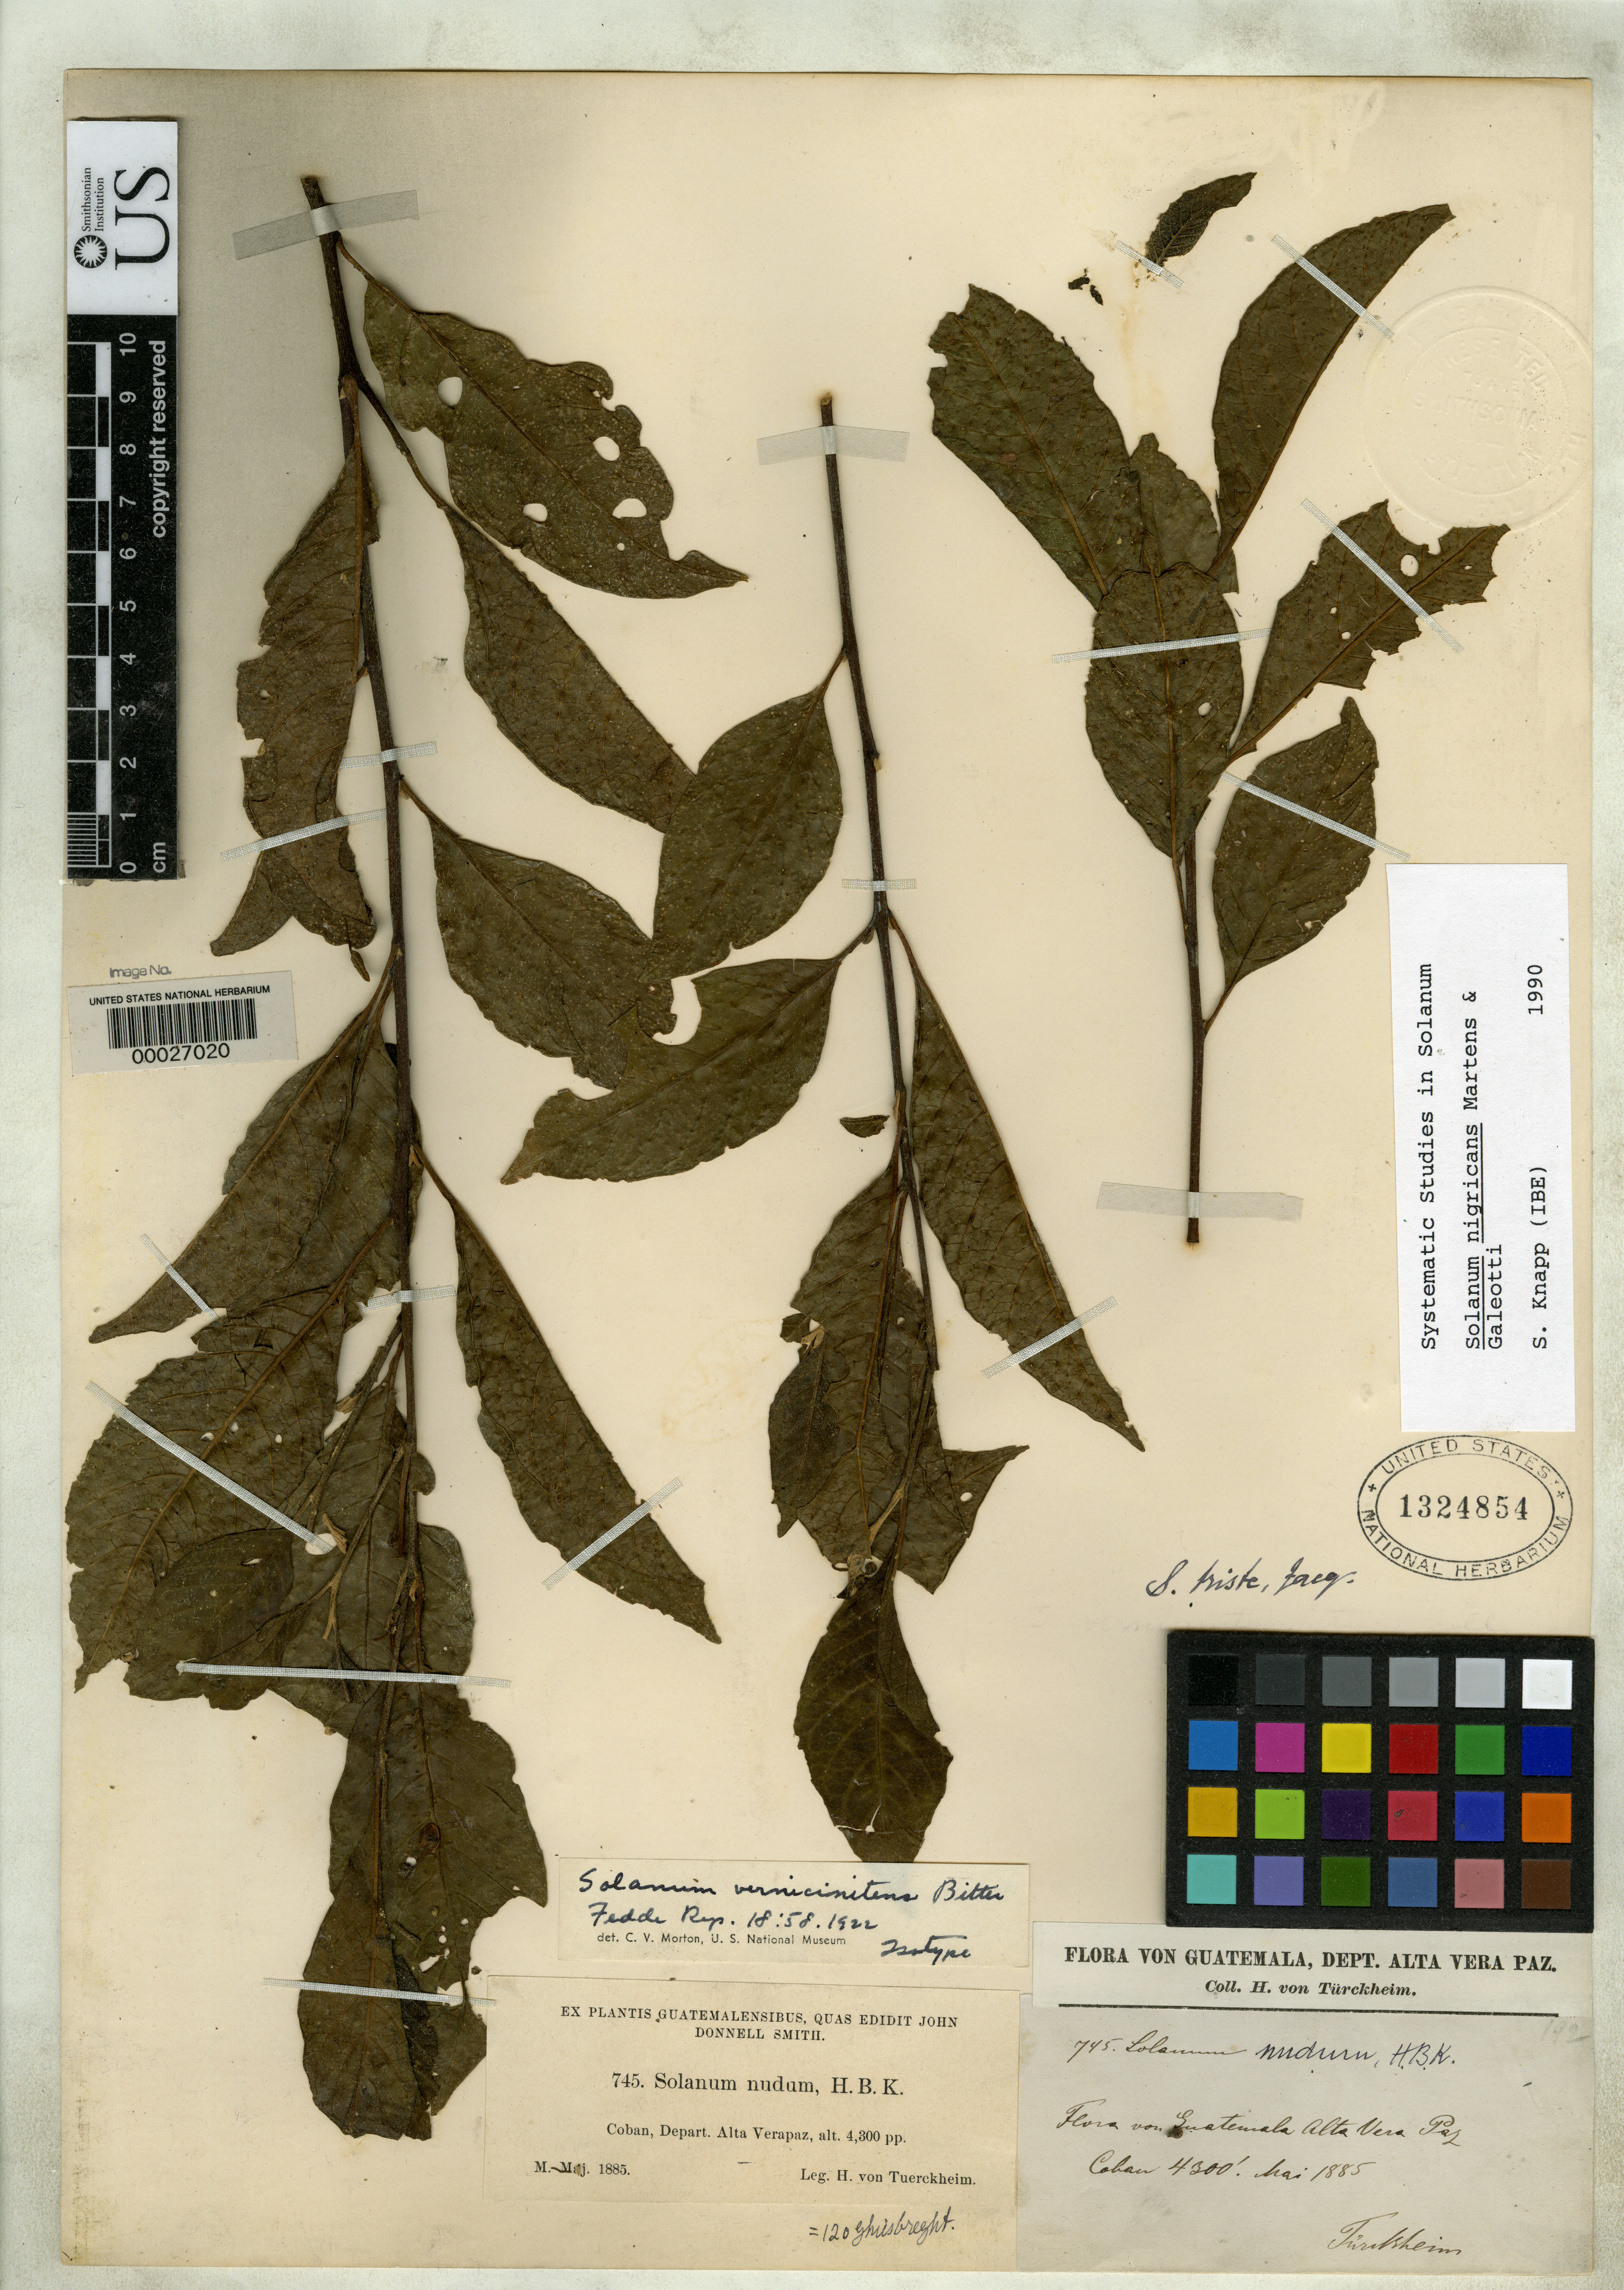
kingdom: Plantae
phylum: Tracheophyta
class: Magnoliopsida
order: Solanales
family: Solanaceae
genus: Solanum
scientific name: Solanum vernicinitens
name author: Bitter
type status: Isotype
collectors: H. von Türckheim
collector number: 745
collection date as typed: May 1885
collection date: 1885-05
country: Guatemala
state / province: Alta Verapaz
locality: Cobán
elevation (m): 1311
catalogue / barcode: US 1324854